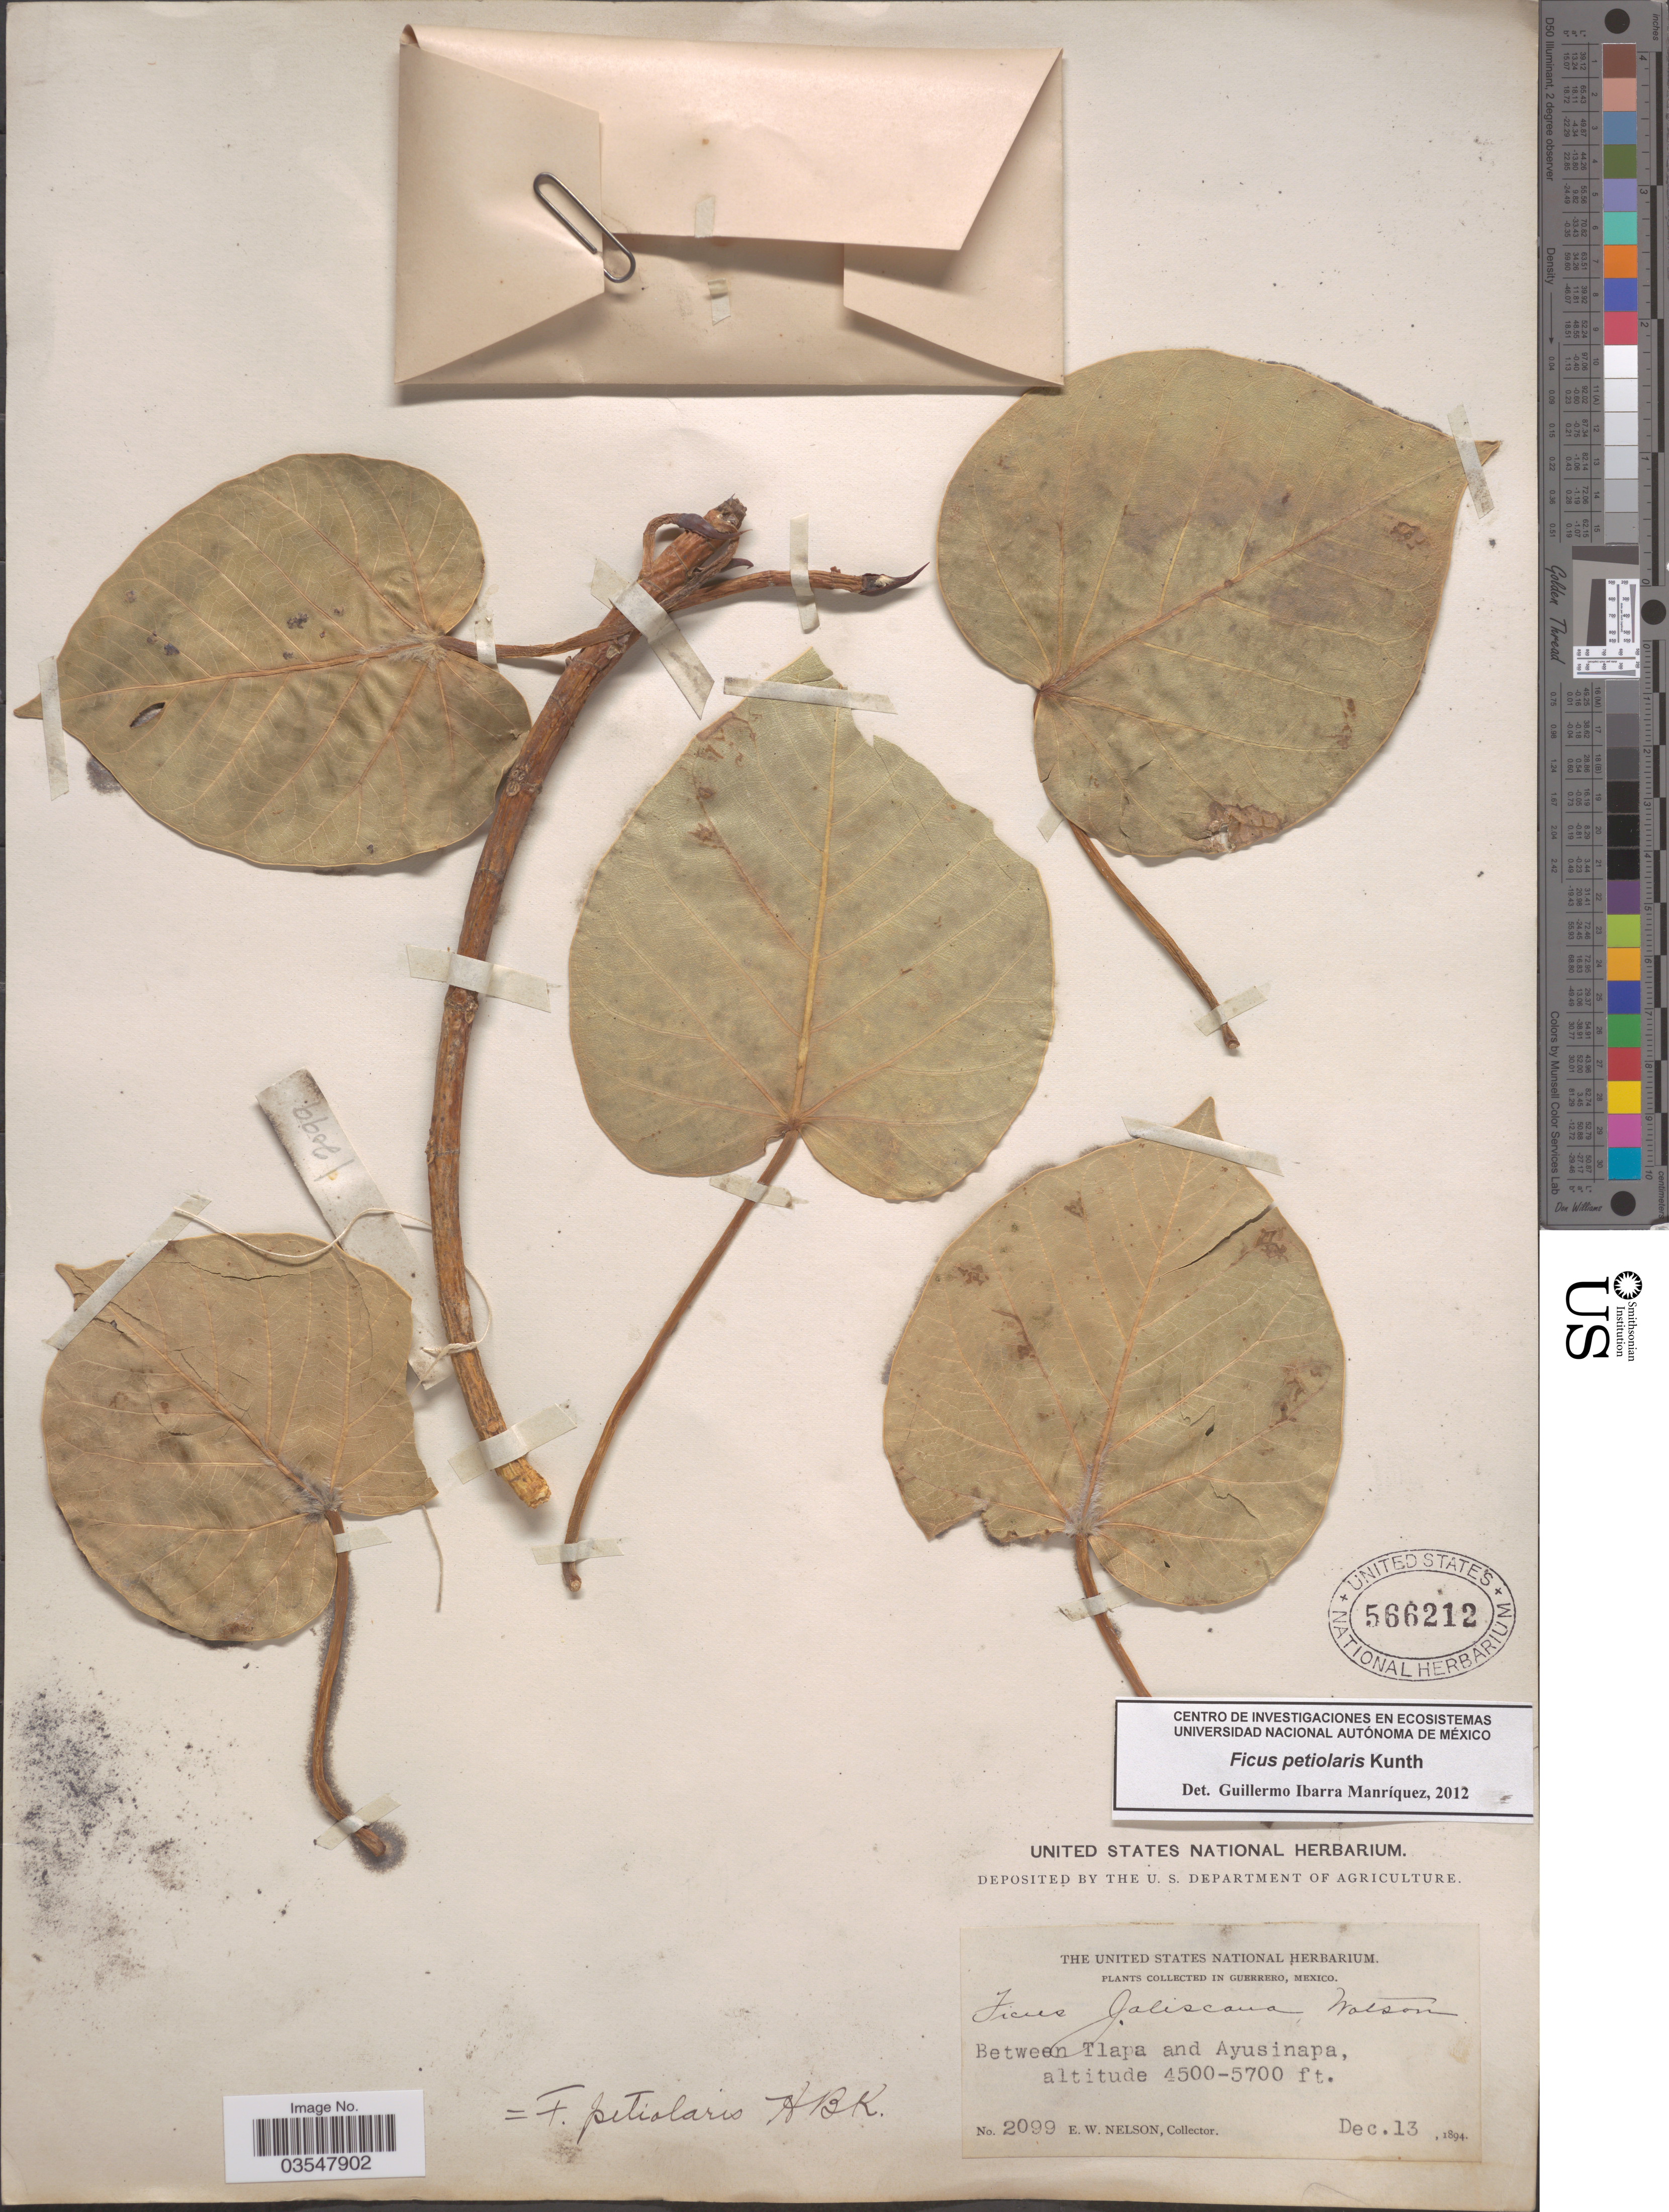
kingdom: Plantae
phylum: Tracheophyta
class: Magnoliopsida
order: Rosales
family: Moraceae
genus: Ficus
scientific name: Ficus petiolaris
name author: Kunth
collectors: E. W. Nelson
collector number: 2099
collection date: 1894-12-13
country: Mexico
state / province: Guerrero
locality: Between Tlapa and Ayusinapa.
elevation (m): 1372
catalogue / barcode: US 566212